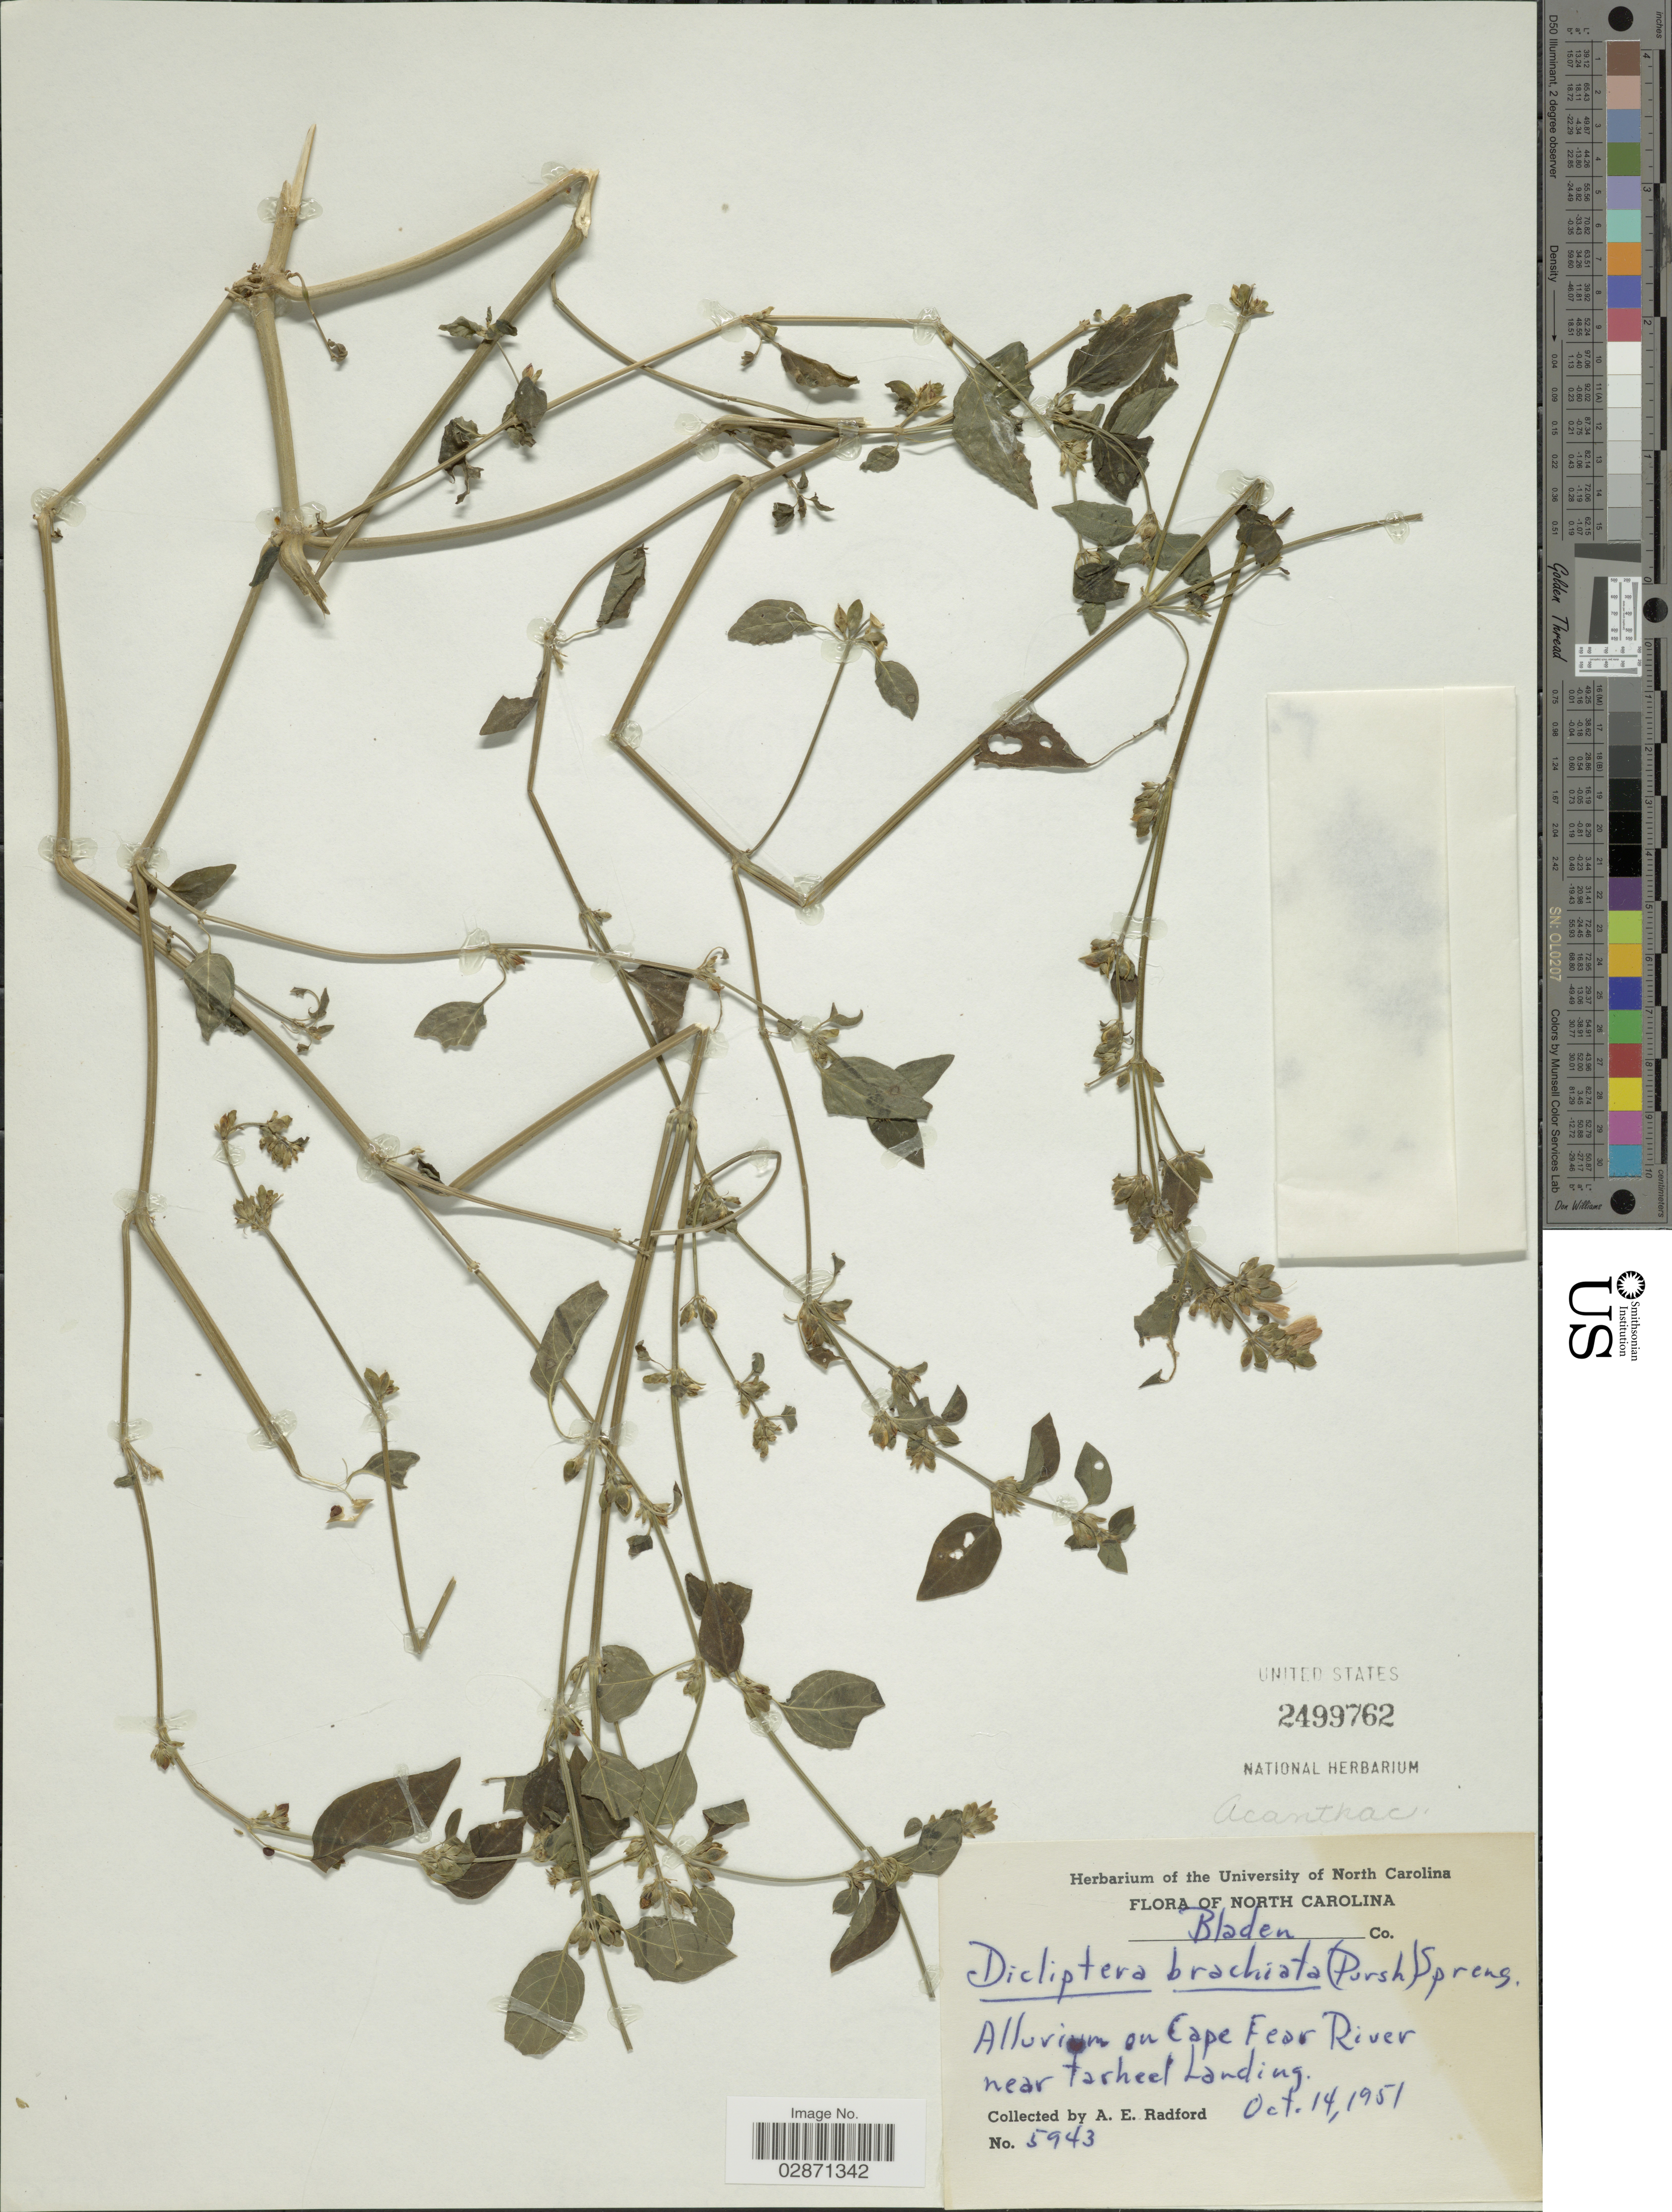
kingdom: Plantae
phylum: Tracheophyta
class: Magnoliopsida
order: Lamiales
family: Acanthaceae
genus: Dicliptera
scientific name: Dicliptera brachiata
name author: (Pursh) Spreng.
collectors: A. E. Radford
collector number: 5943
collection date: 1951-10-14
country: United States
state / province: North Carolina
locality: Bladen Co. Alluvium on Cape Fear River near Tarheel Landing.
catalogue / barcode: US 2499762